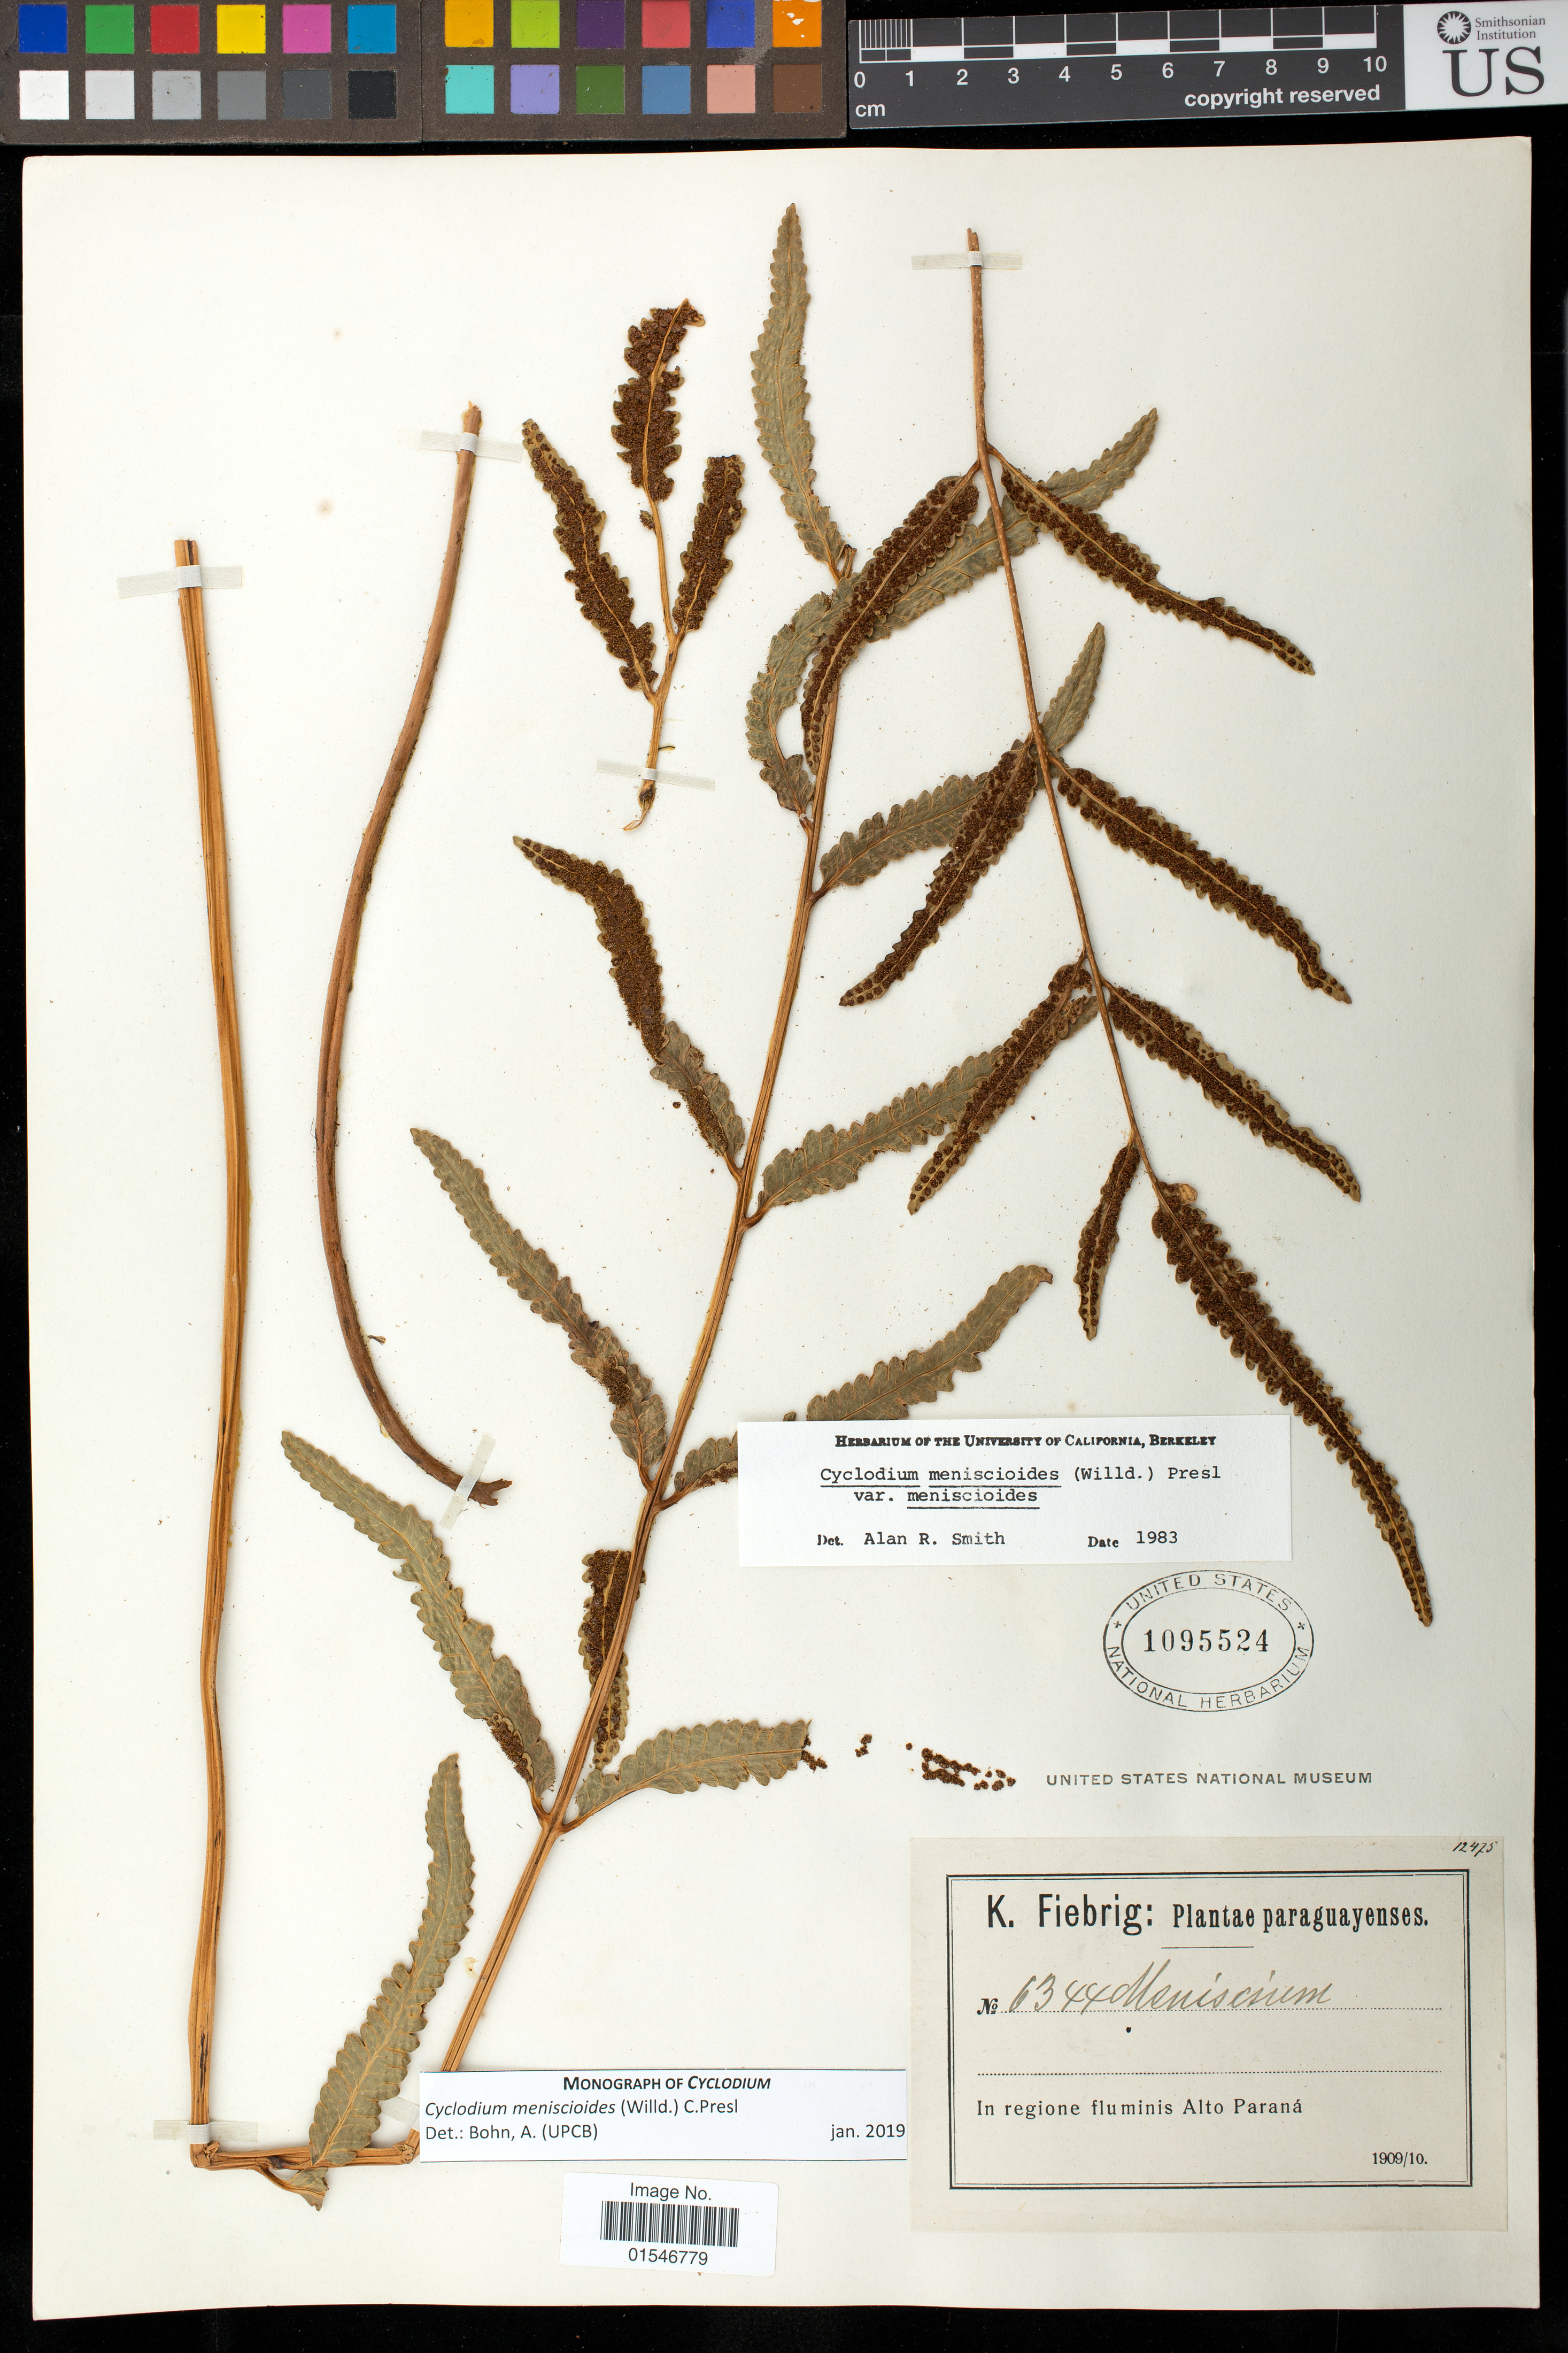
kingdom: Plantae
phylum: Tracheophyta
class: Polypodiopsida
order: Polypodiales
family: Dryopteridaceae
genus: Cyclodium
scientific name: Cyclodium meniscioides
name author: (Willd.) C. Presl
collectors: K. Fiebrig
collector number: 6344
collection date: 1909/1910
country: Paraguay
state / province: Alto Parana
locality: Paraguayenses, In regione fluminis Alto Parana.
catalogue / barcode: US 1095524